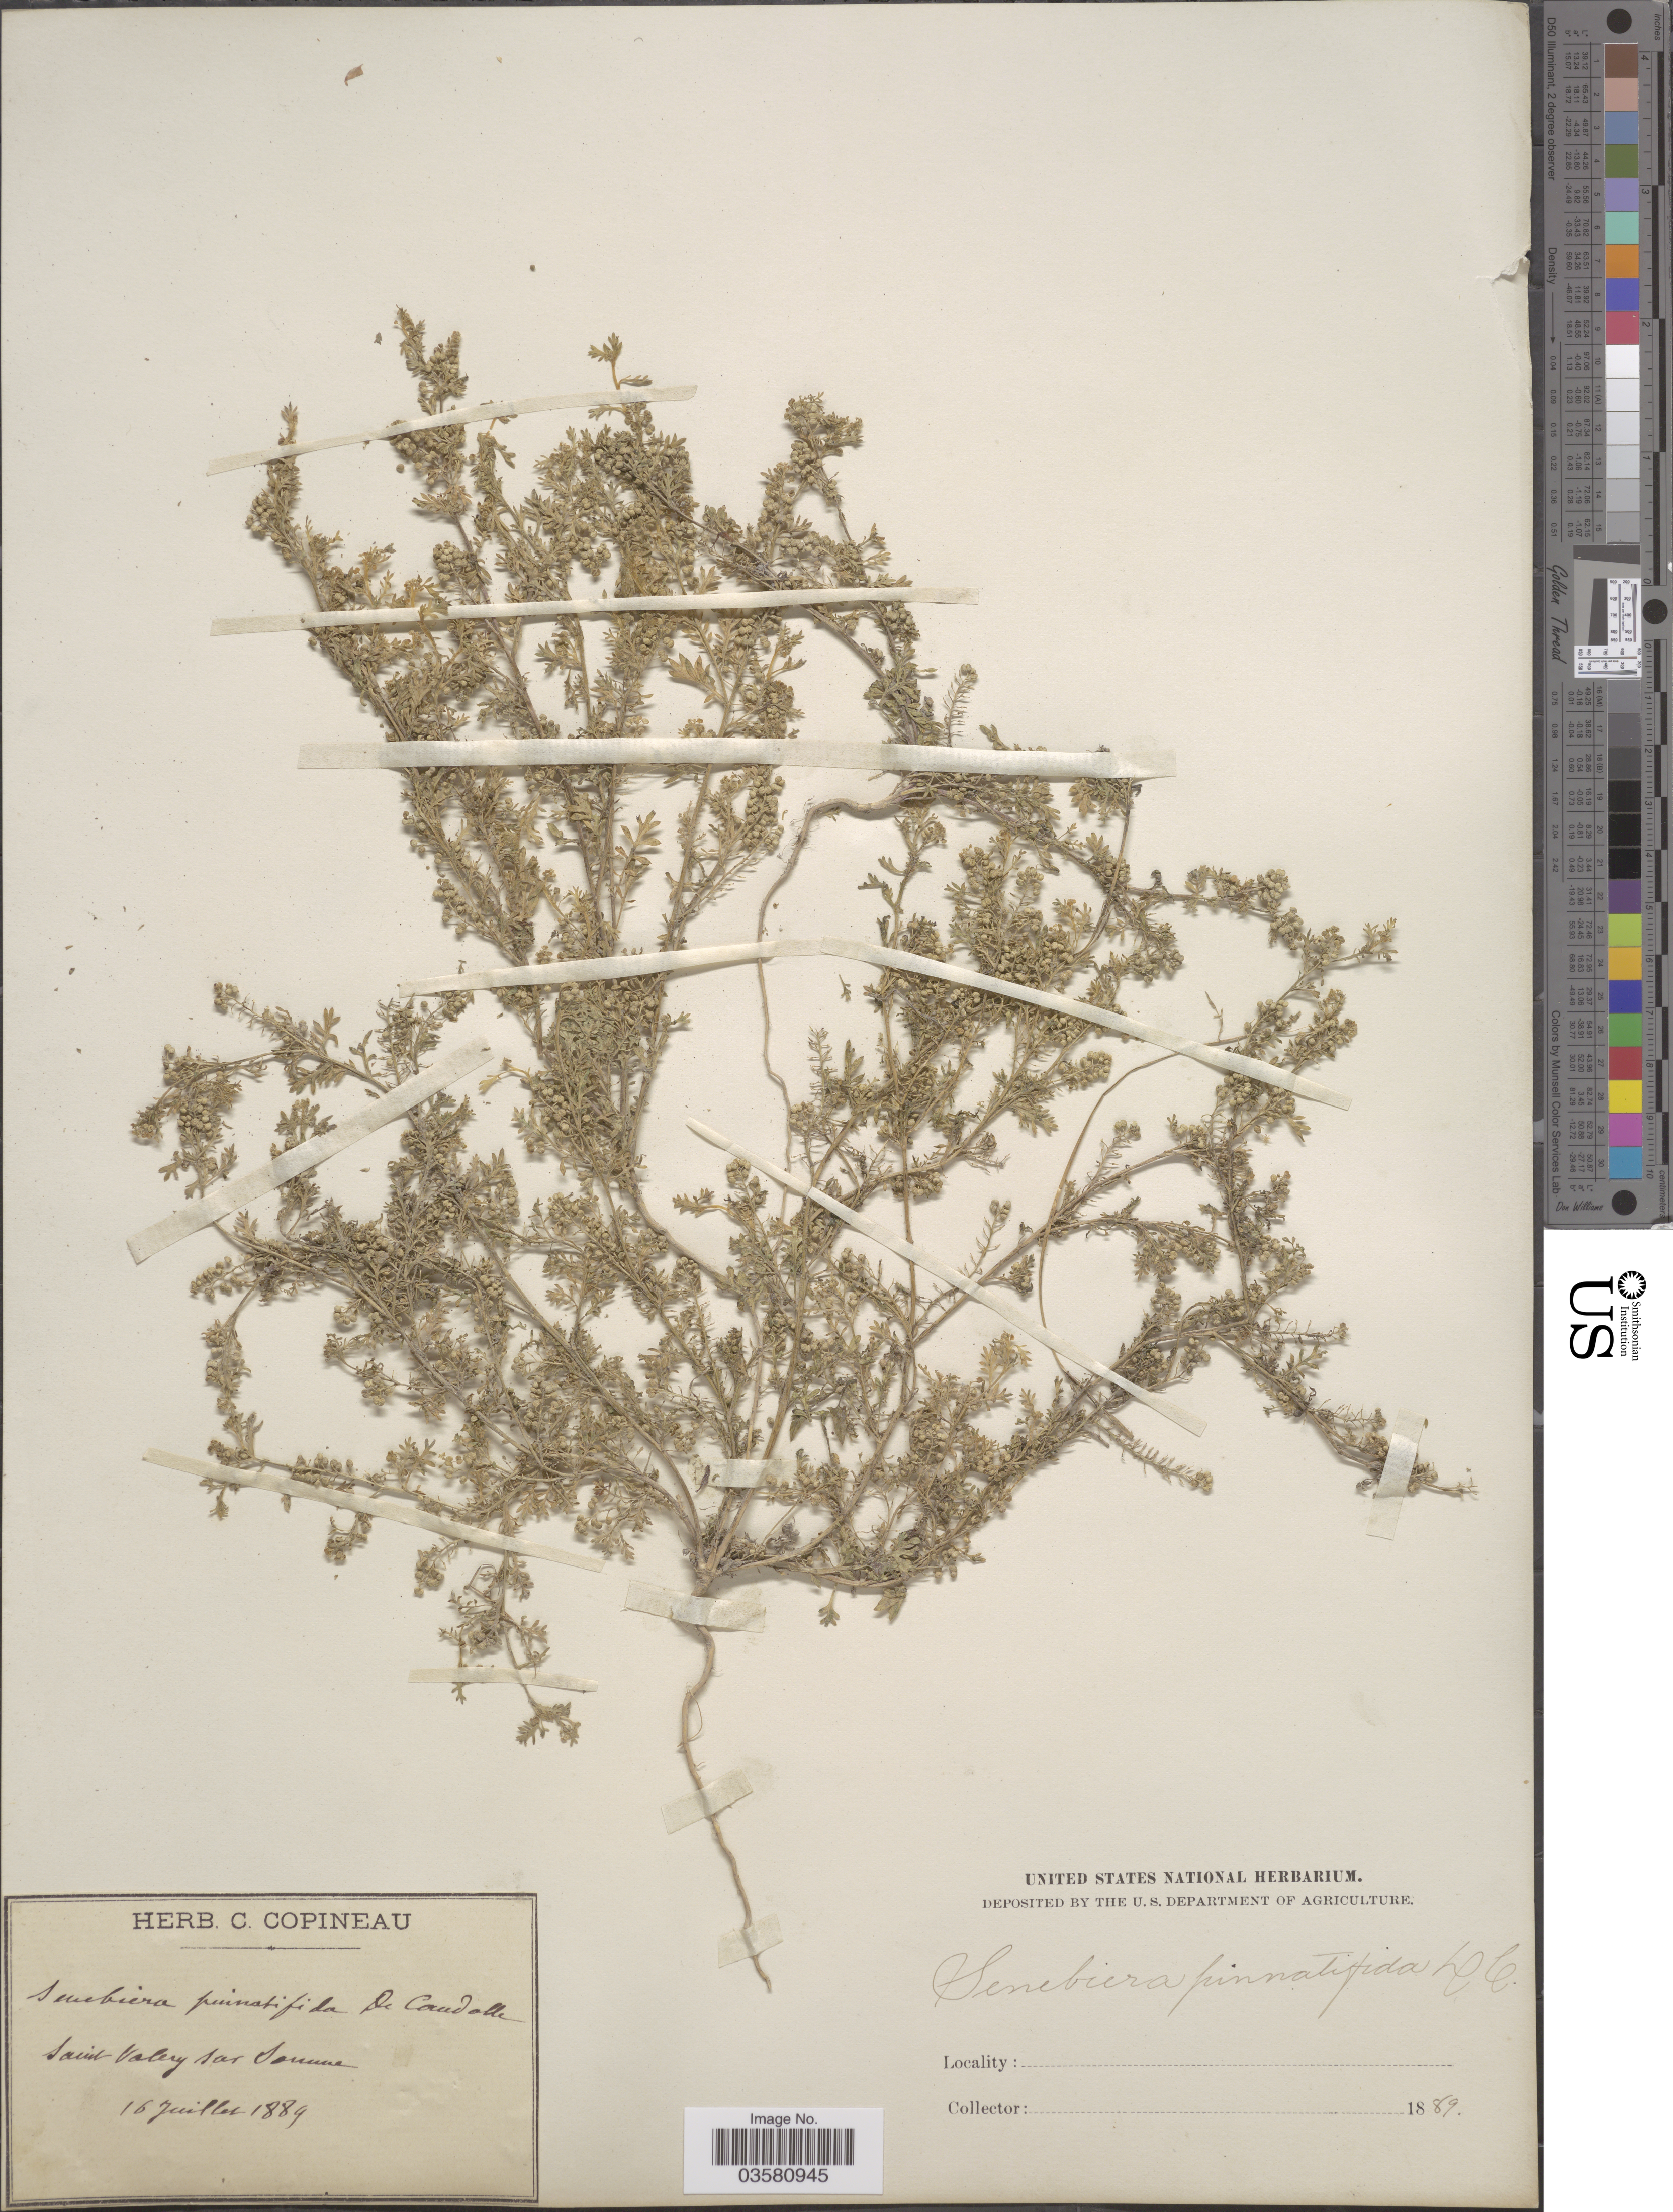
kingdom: Plantae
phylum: Tracheophyta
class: Magnoliopsida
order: Brassicales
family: Brassicaceae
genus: Lepidium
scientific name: Lepidium didymum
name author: L.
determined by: Strong, M. T., (US), Smithsonian Institution - National Museum of Natural History (UNITED STATES)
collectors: ex herb. C. Copineau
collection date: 1889-07-16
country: France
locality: Saint Valery sur Somme.